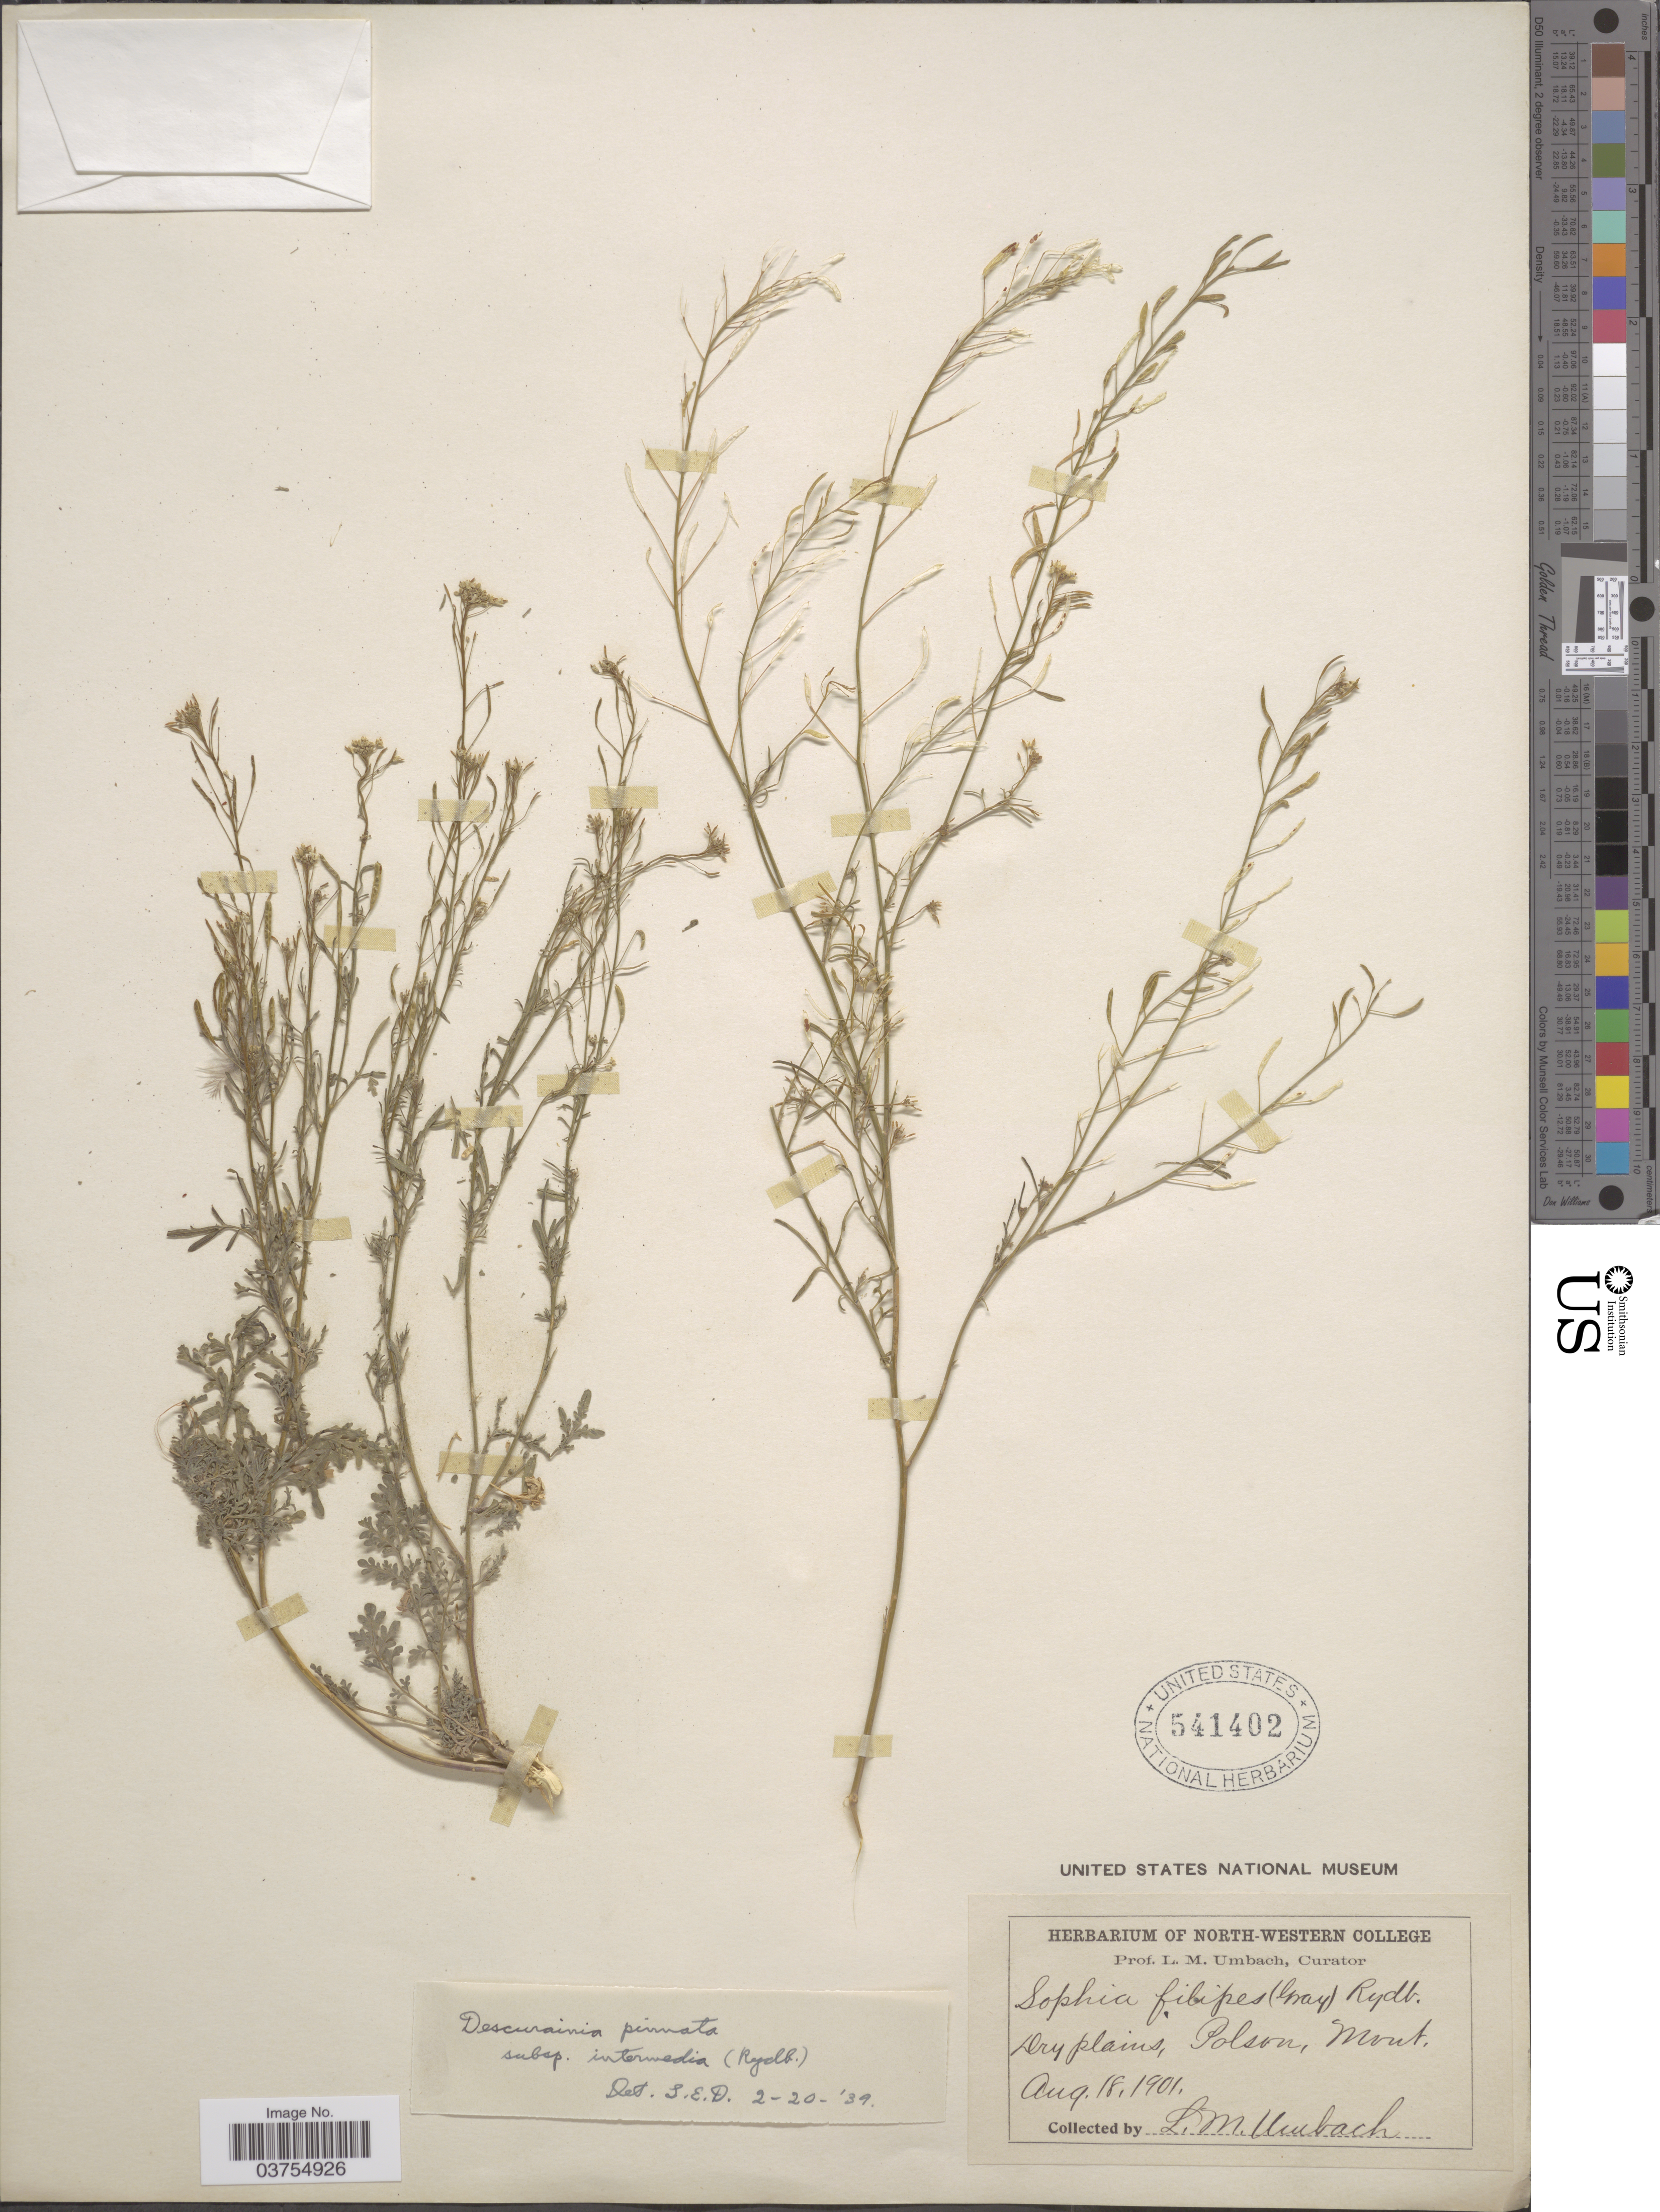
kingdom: Plantae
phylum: Tracheophyta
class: Magnoliopsida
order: Brassicales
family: Brassicaceae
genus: Descurainia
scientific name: Descurainia pinnata subsp. intermedia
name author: (Rydb.) Detling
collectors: L. M. Umbach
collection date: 1901-08-18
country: United States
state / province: Montana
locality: Dry plains, Polson.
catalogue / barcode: US 541402